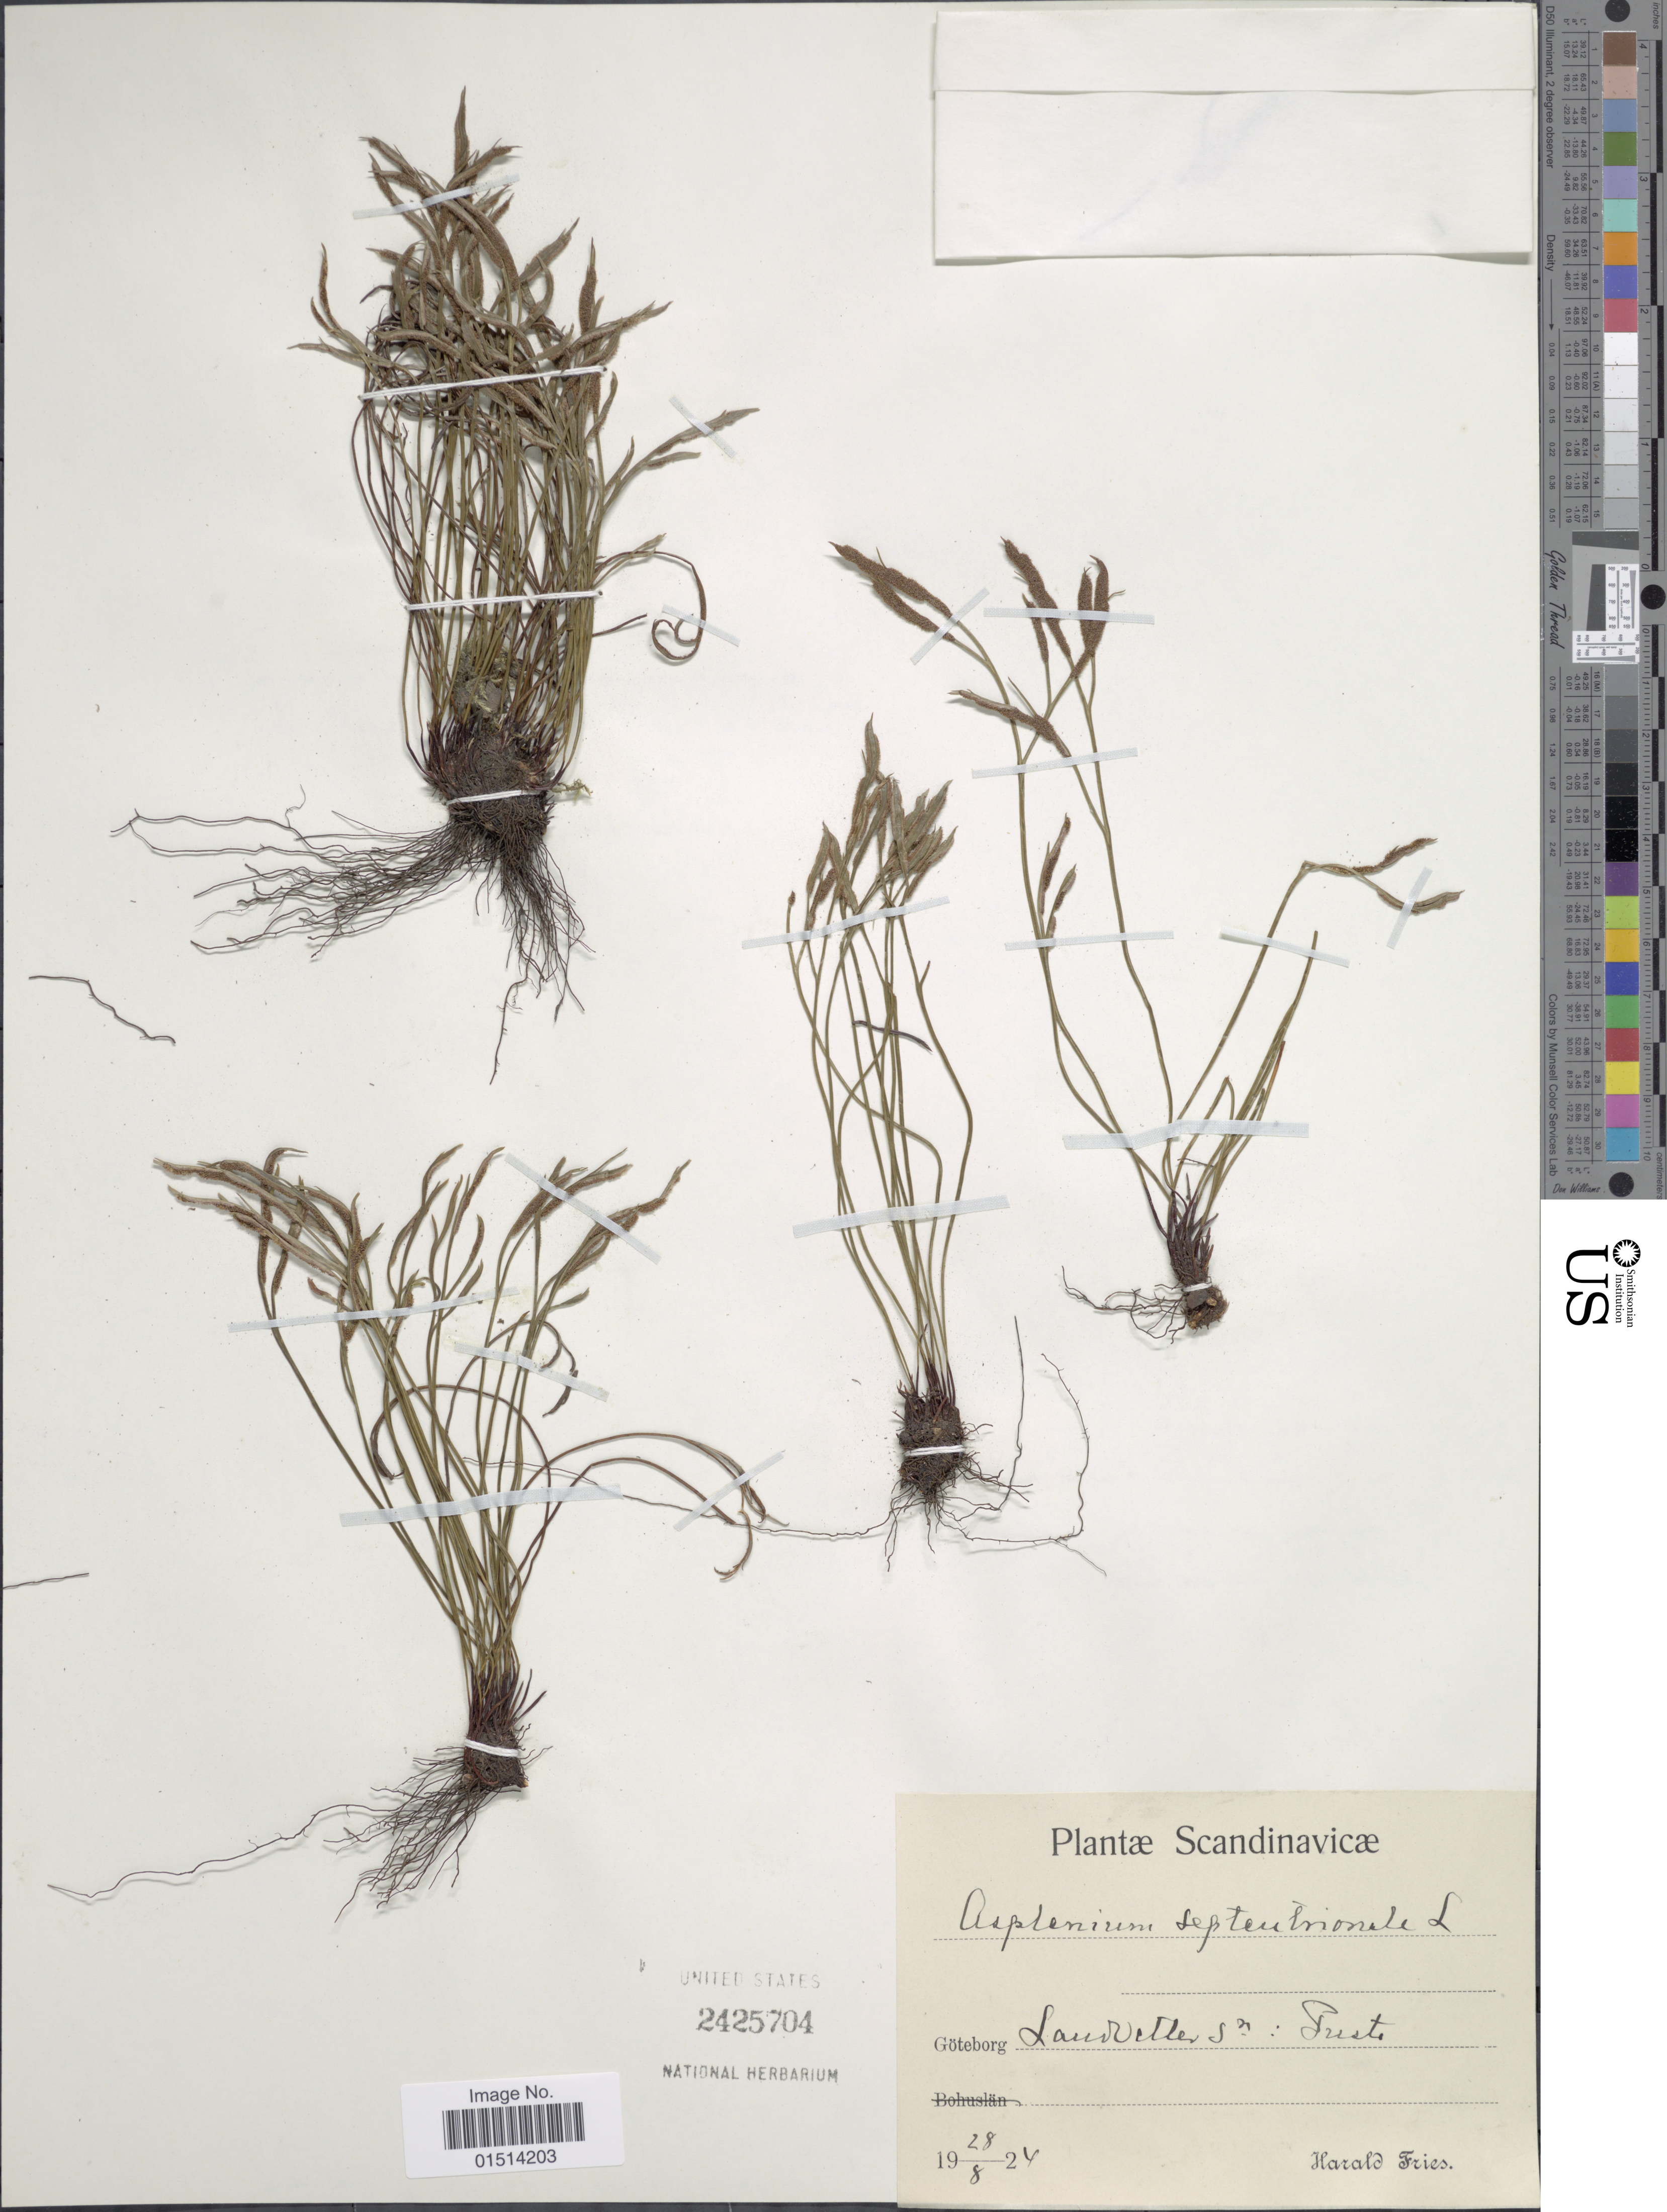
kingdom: Plantae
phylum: Tracheophyta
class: Polypodiopsida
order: Polypodiales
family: Aspleniaceae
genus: Asplenium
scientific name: Asplenium septentrionale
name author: (L.) Hoffm.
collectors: H. Fries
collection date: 1924-08-28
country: Sweden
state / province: Västra Götaland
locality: Landvetter socken, Puste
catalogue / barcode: US 2425704